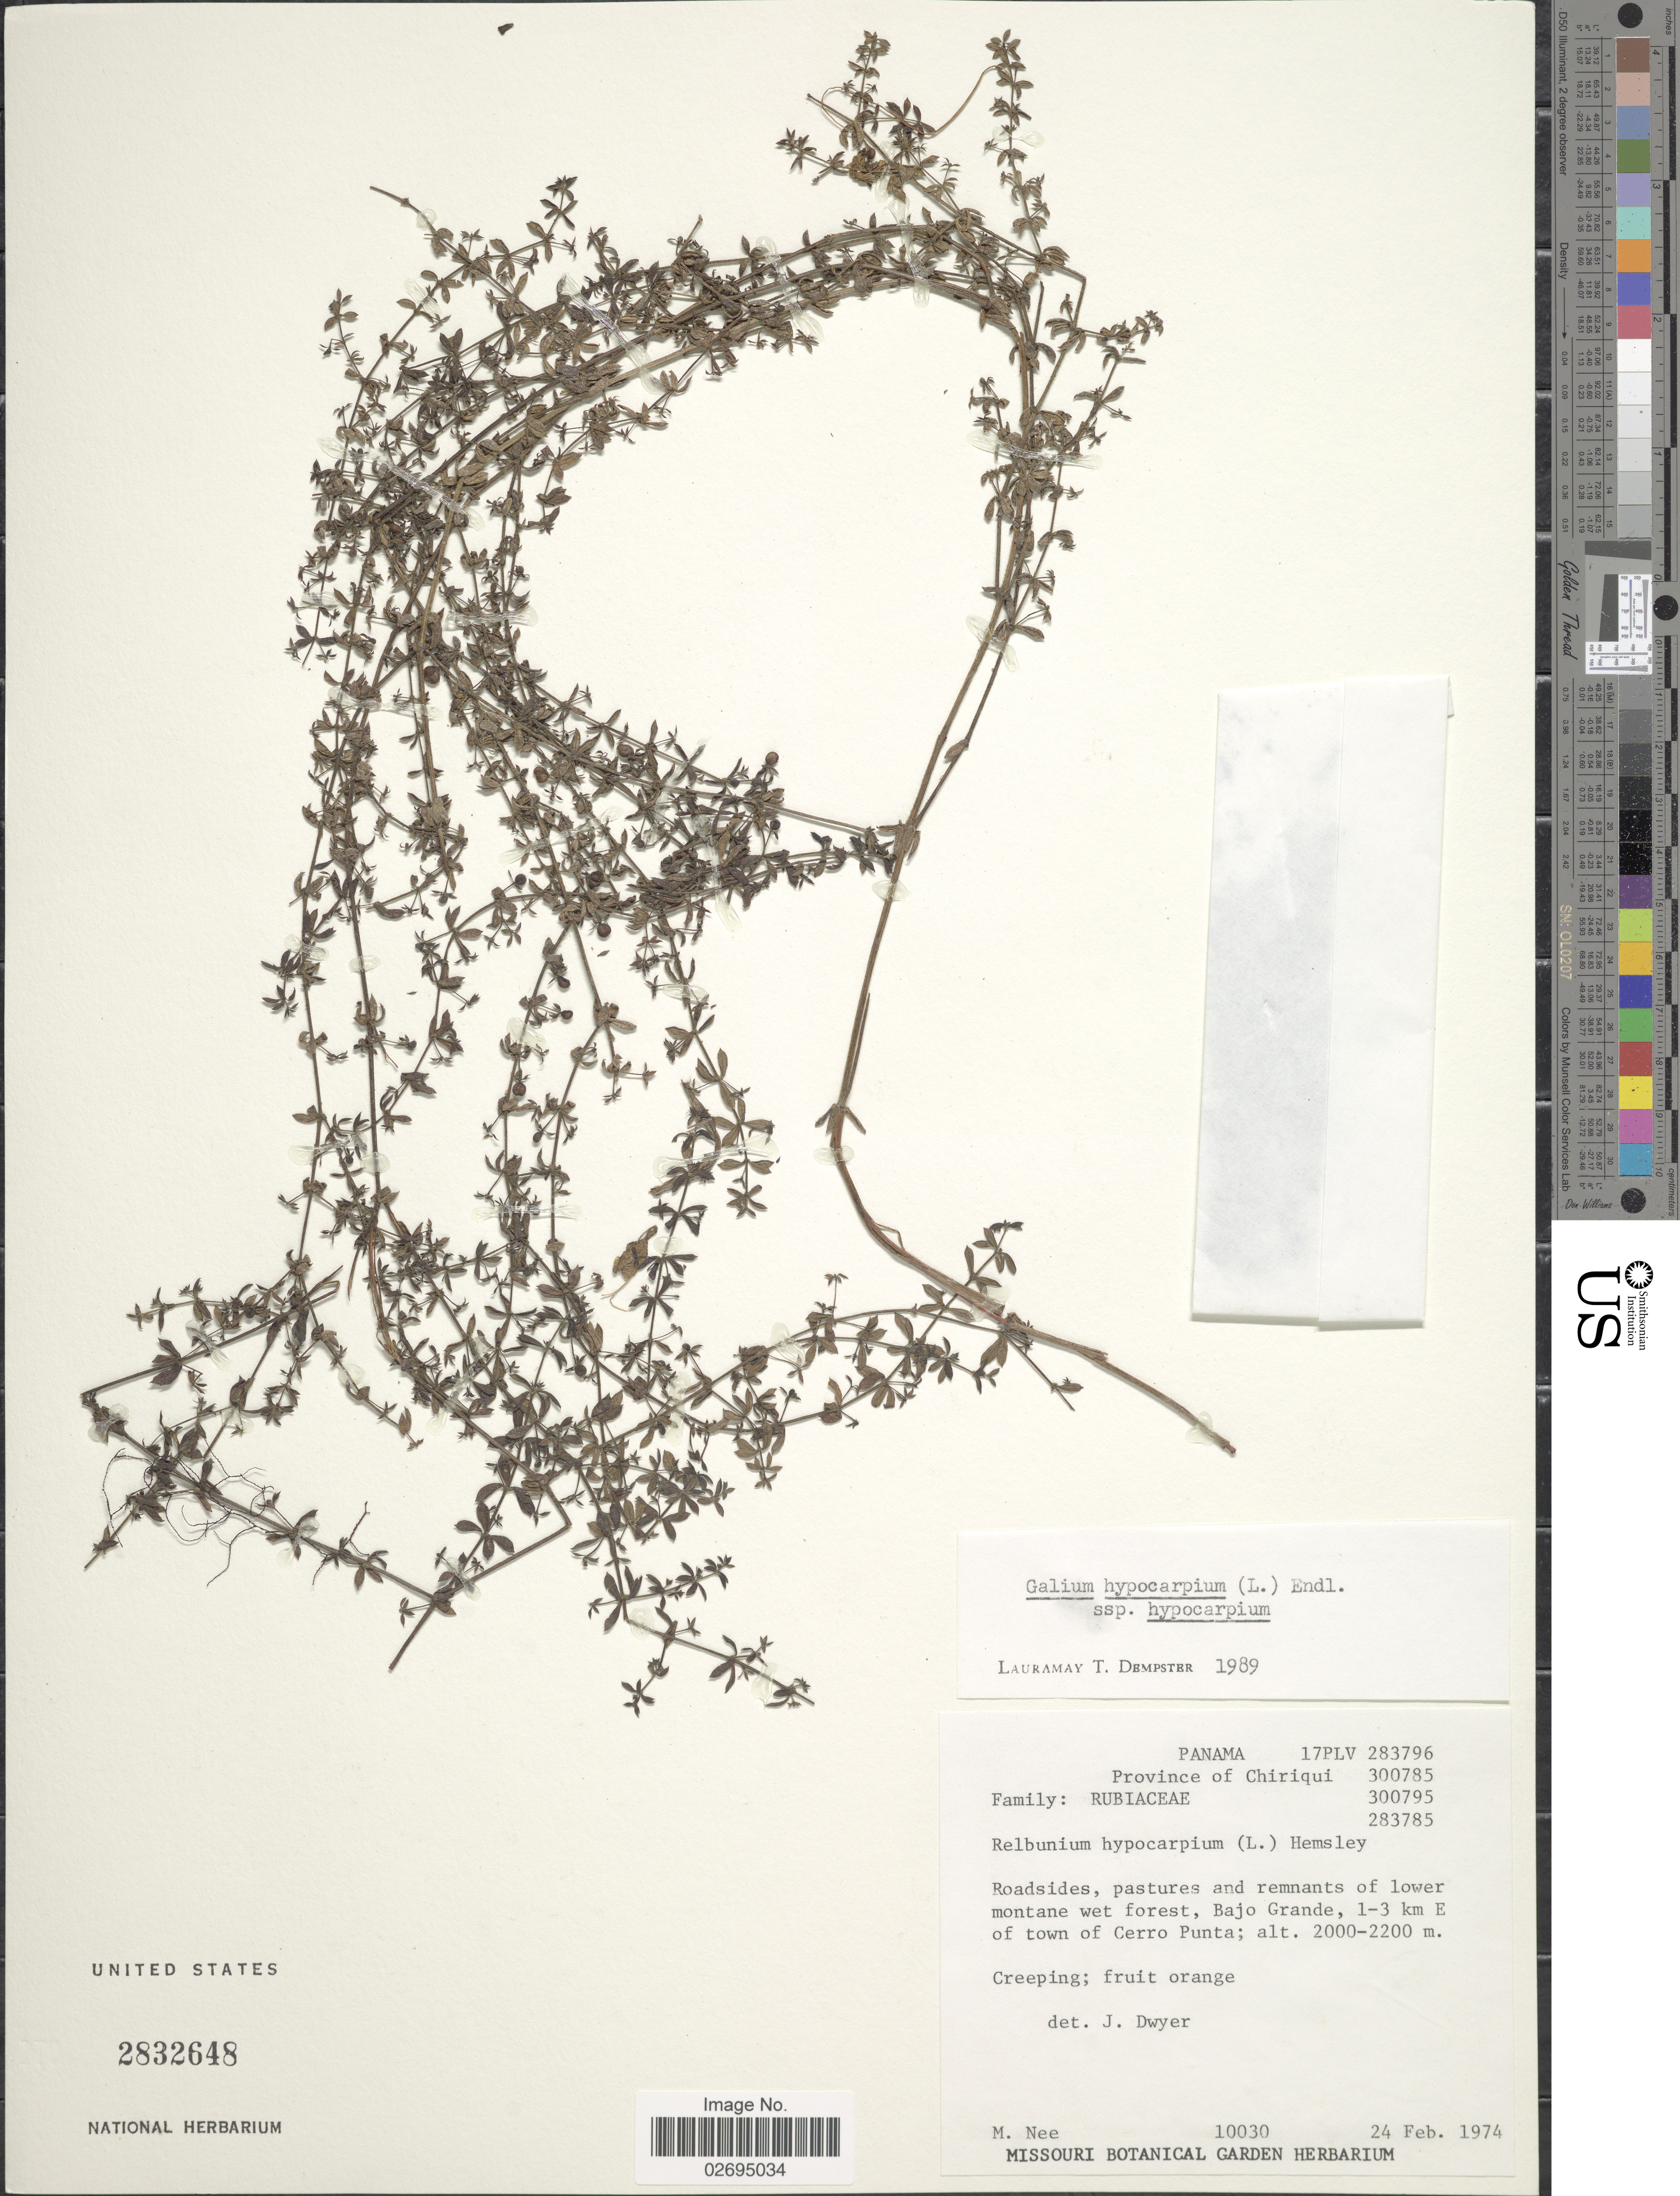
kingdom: Plantae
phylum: Tracheophyta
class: Magnoliopsida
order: Gentianales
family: Rubiaceae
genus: Galium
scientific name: Galium hypocarpium subsp. hypocarpium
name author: (L.) Endl. ex Griseb.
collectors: M. Nee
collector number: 10030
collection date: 1974-02-24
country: Panama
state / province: Chiriqui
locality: Bajo Grande, 1-3 km E of town of Cerro Punta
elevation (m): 2000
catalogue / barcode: US 2832648